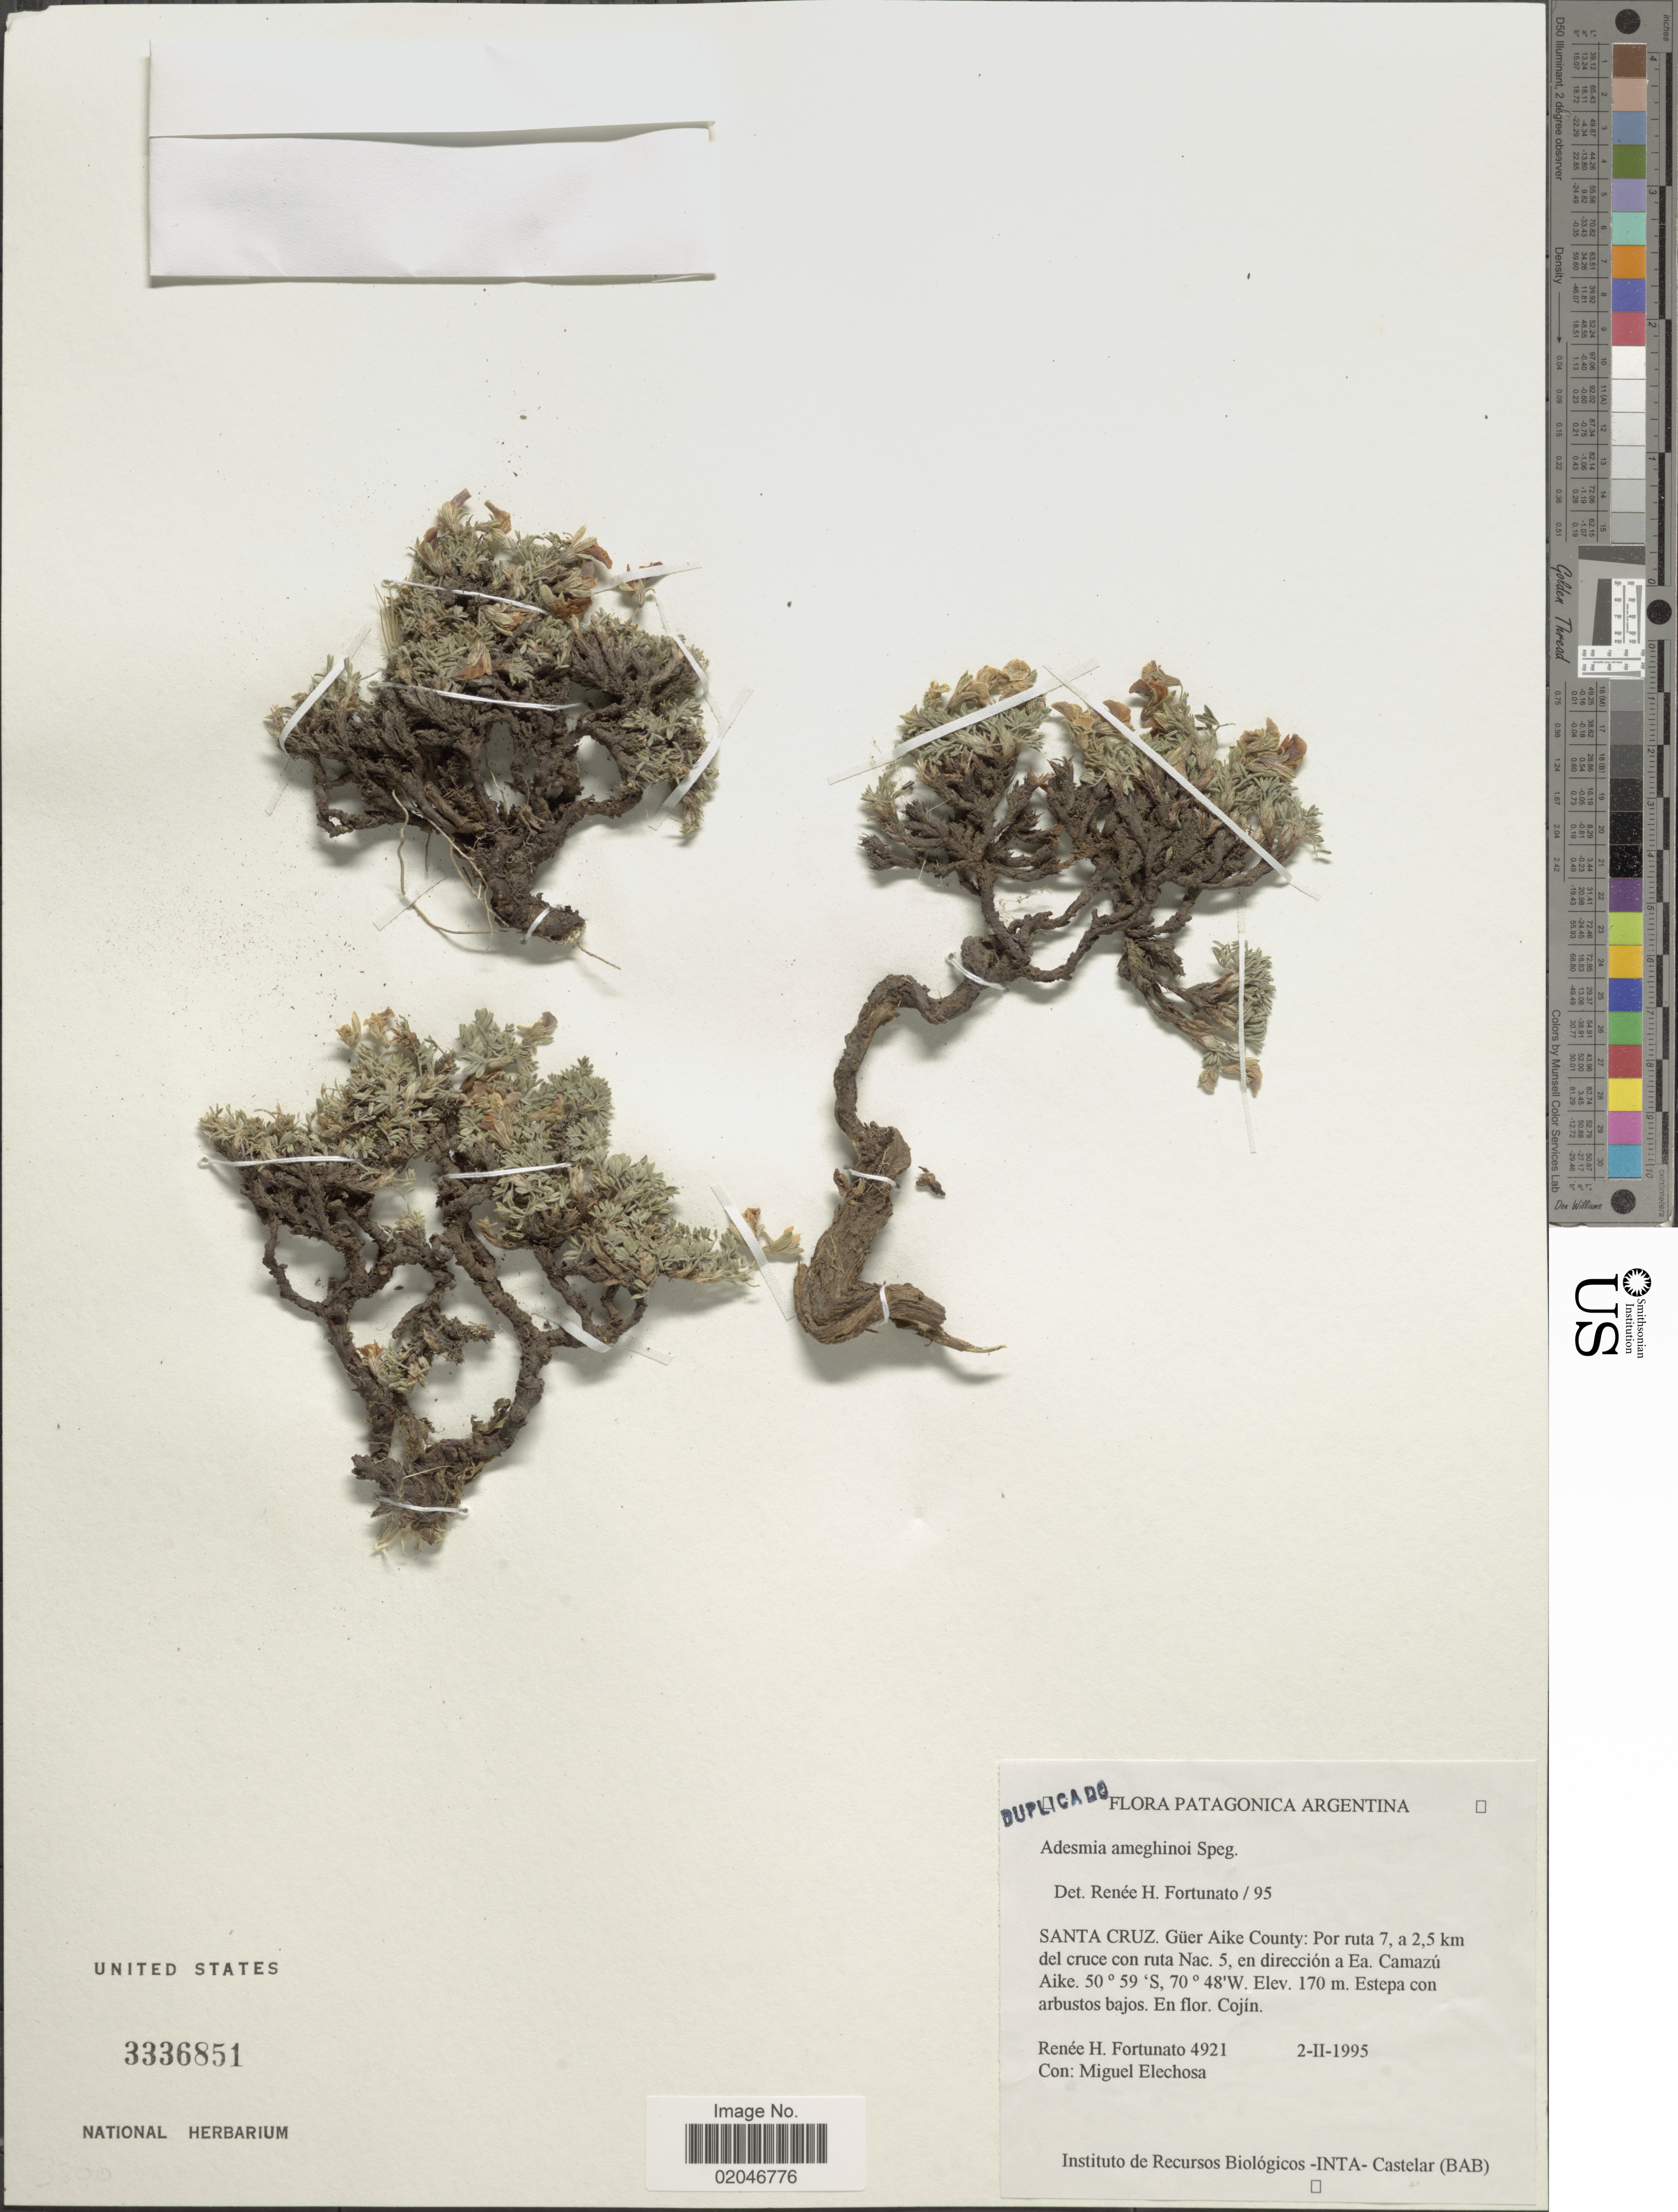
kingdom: Plantae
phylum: Tracheophyta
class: Magnoliopsida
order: Fabales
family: Fabaceae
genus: Adesmia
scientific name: Adesmia ameghinoi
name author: Speg.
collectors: R. H. Fortunato & M. Elechosa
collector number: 4921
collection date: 1995-02-02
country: Argentina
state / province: Santa Cruz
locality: Patagonica, Guer Aike County: Por Ruta 7, a 2.5 km del cruce don ruta Nac. 5 en direccion a Ea. Camazu Aike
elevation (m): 170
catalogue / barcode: US 3336851